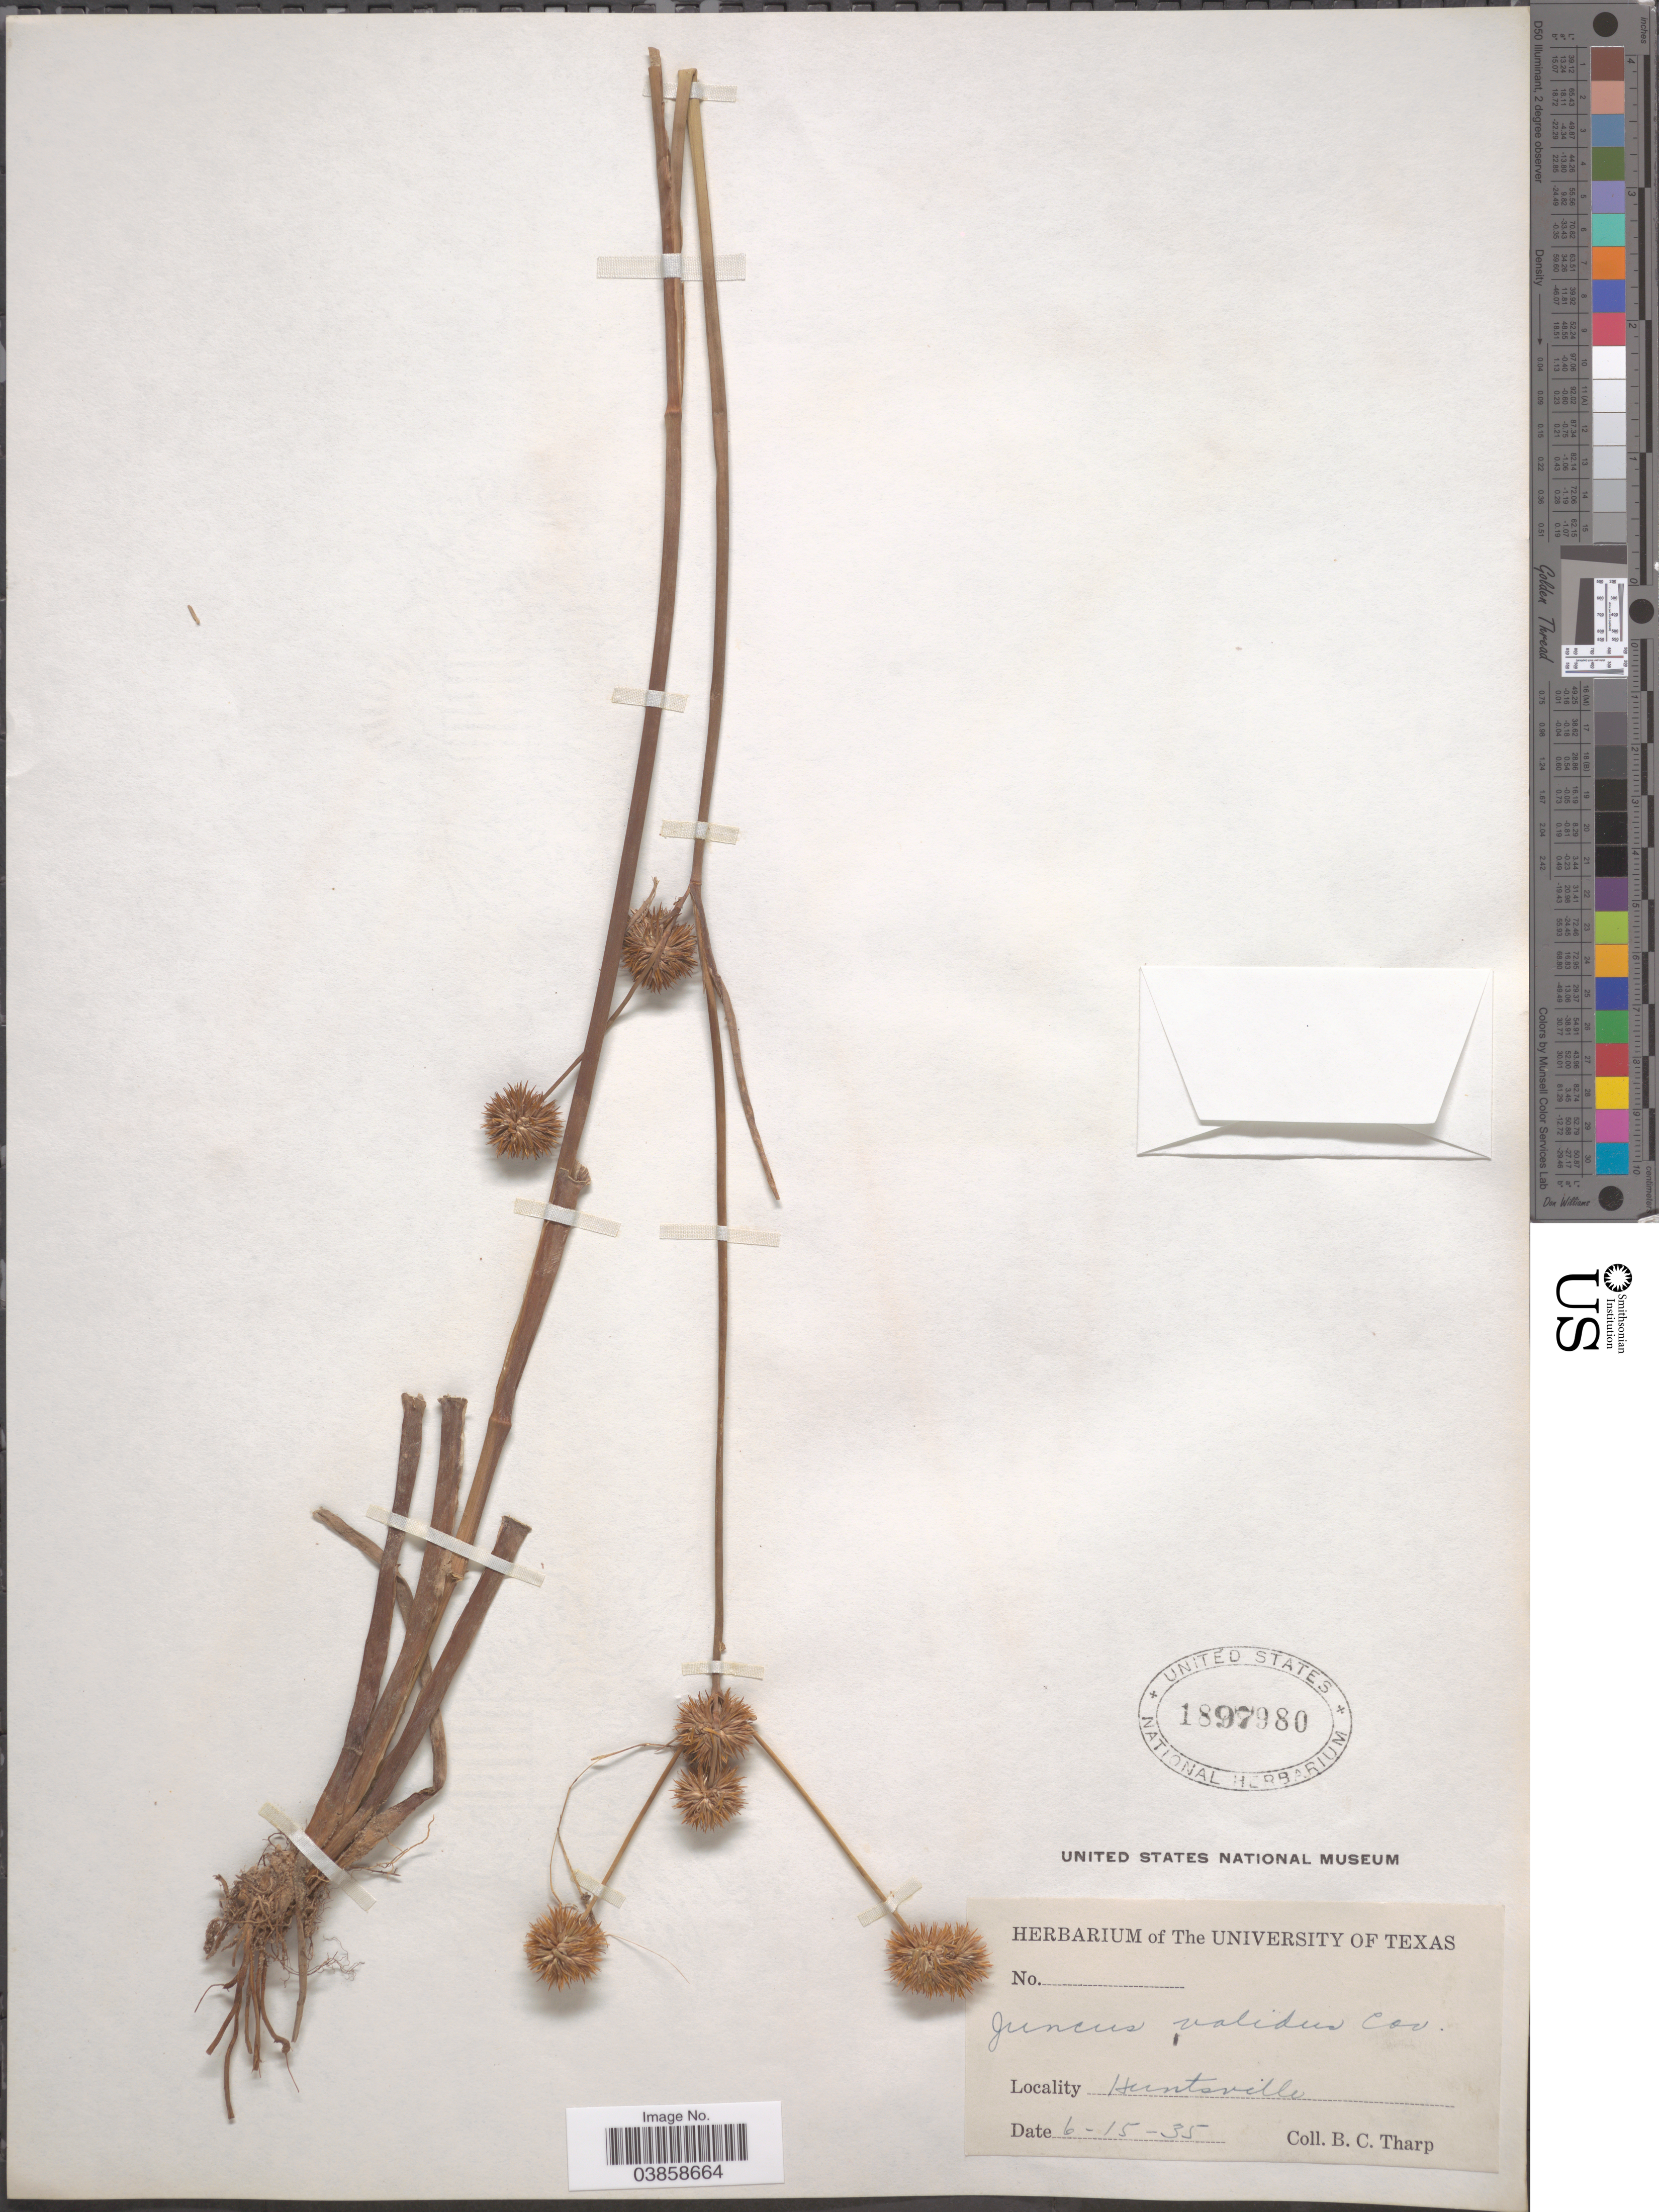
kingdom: Plantae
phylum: Tracheophyta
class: Liliopsida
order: Poales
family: Juncaceae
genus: Juncus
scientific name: Juncus validus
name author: Coville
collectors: B. C. Tharp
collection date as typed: Transcribed d/m/y: 15/6/35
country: United States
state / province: Texas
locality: Huntsville.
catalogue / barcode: US 1897980